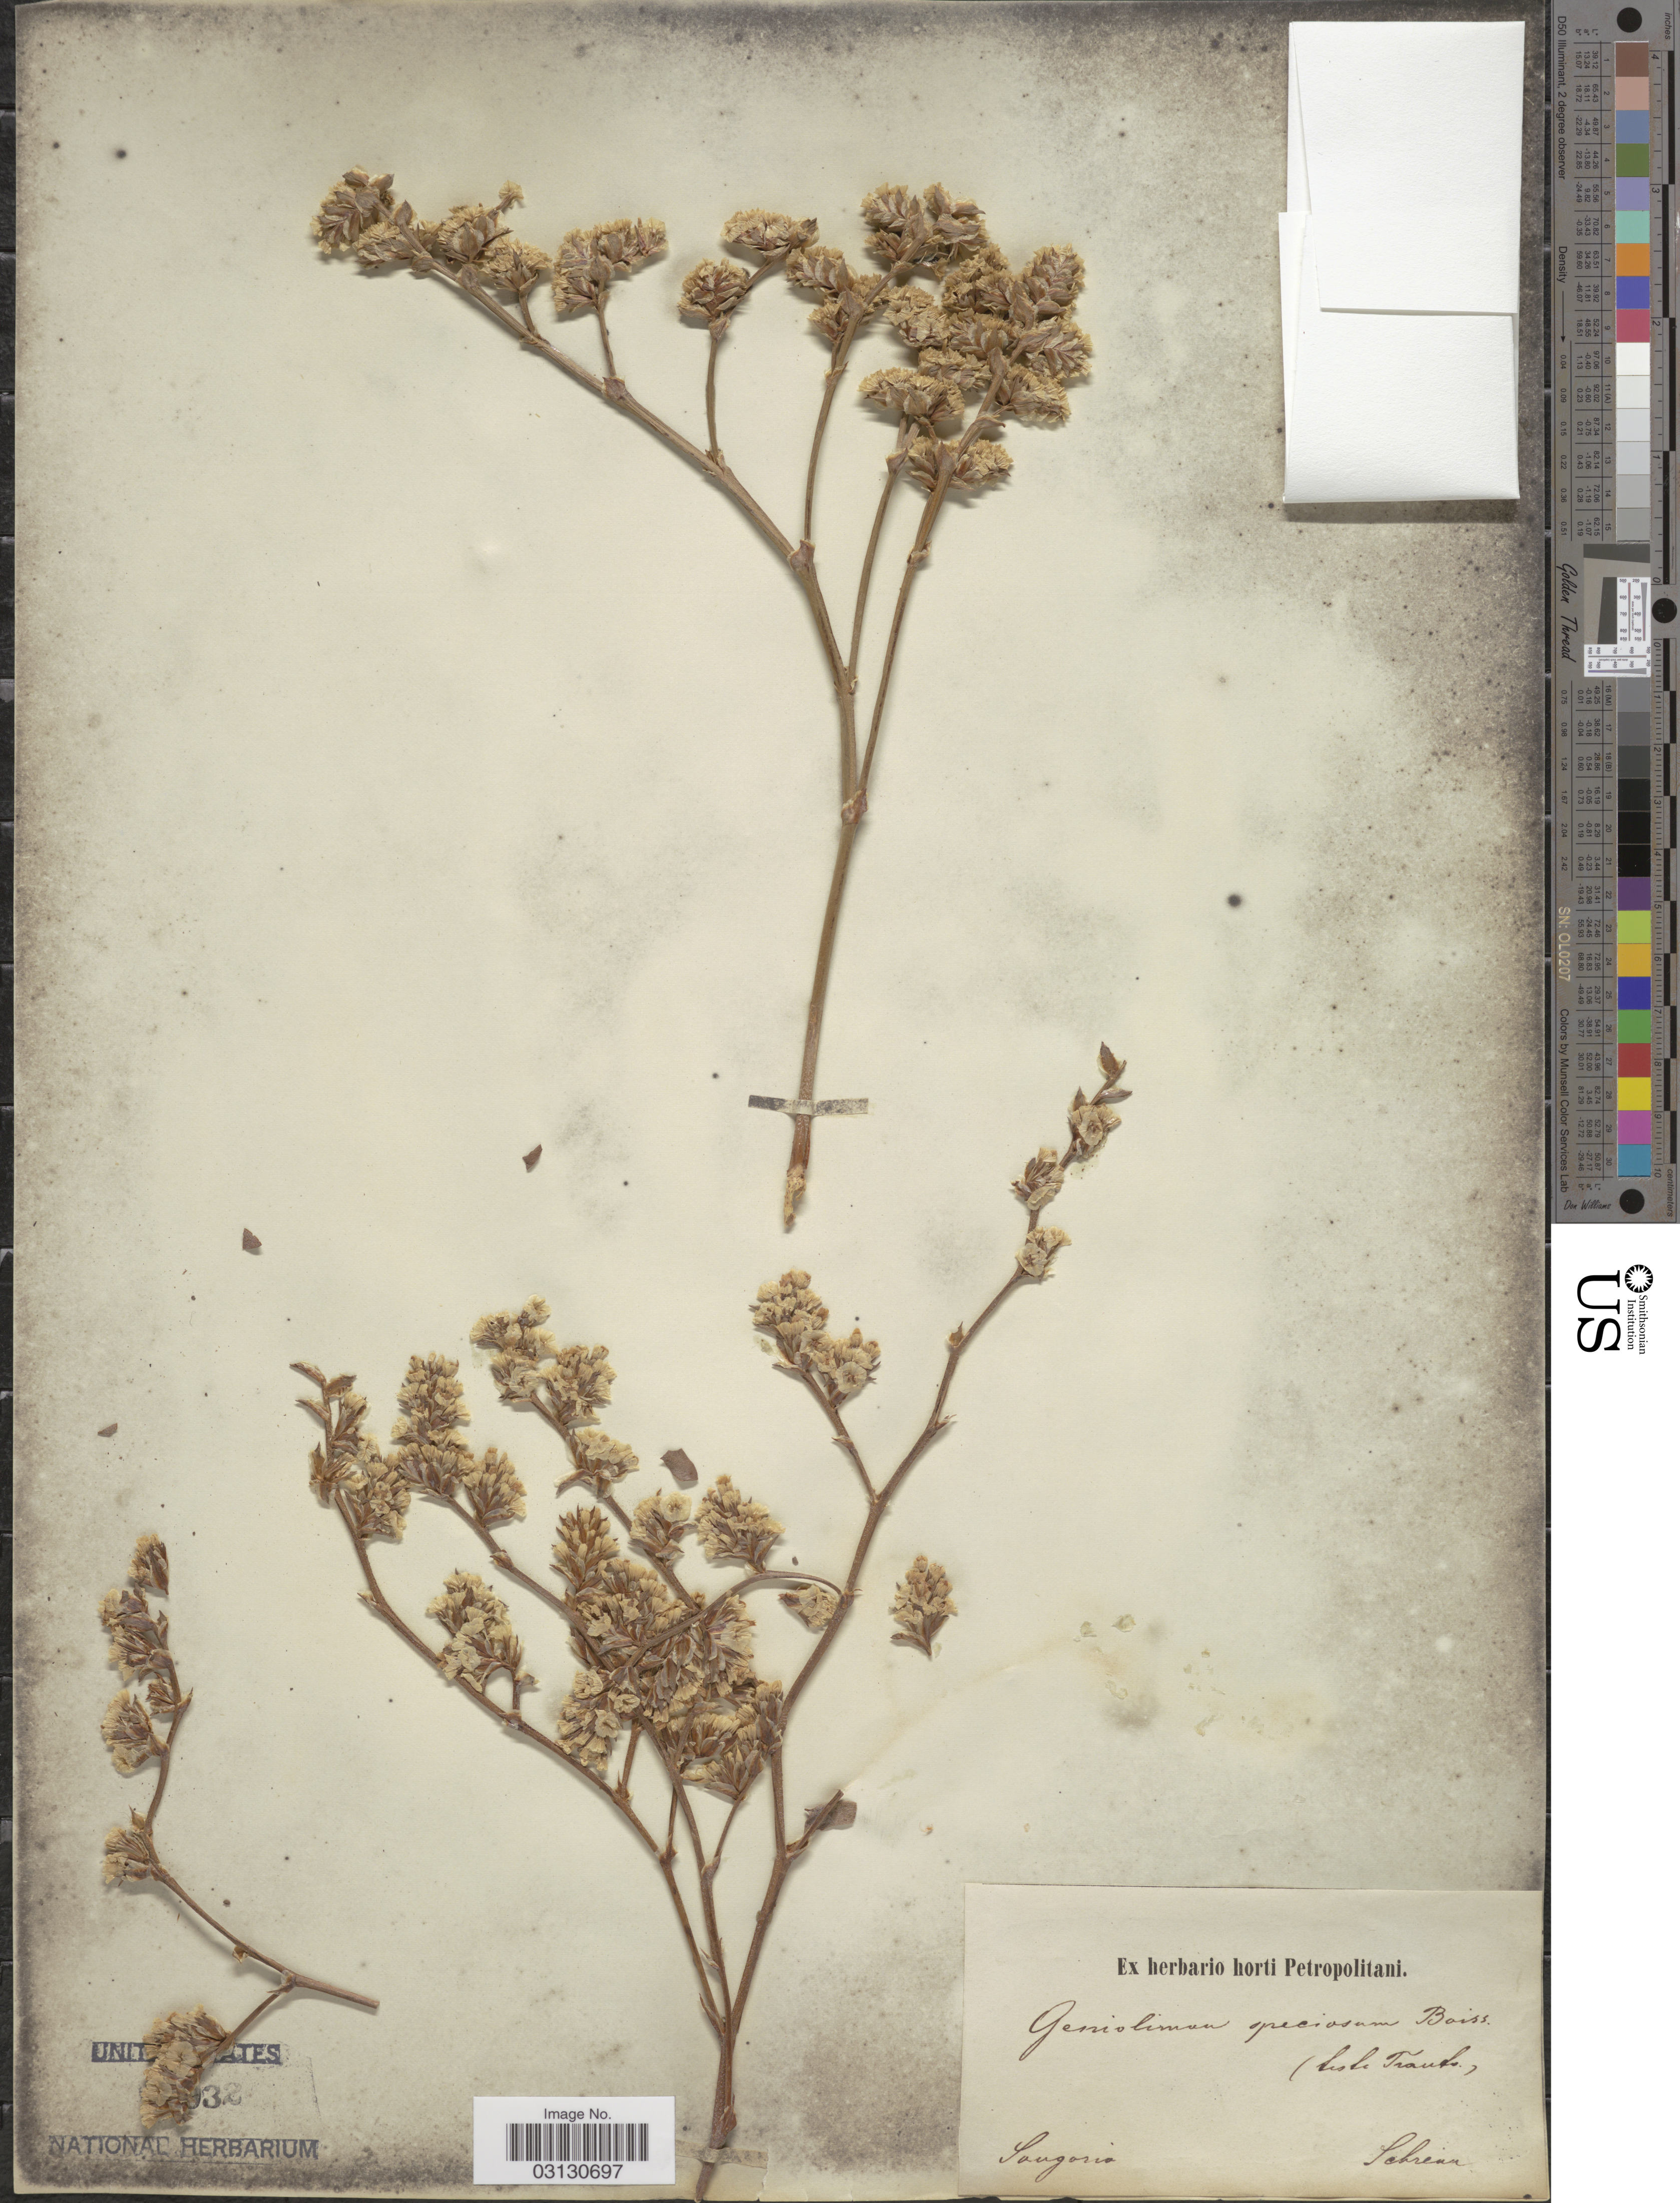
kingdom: Plantae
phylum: Tracheophyta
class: Magnoliopsida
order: Caryophyllales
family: Plumbaginaceae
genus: Limonium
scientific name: Limonium speciosum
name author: (L.) Kuntze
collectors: A.G. Schrenk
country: Kazakhstan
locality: Songoria.